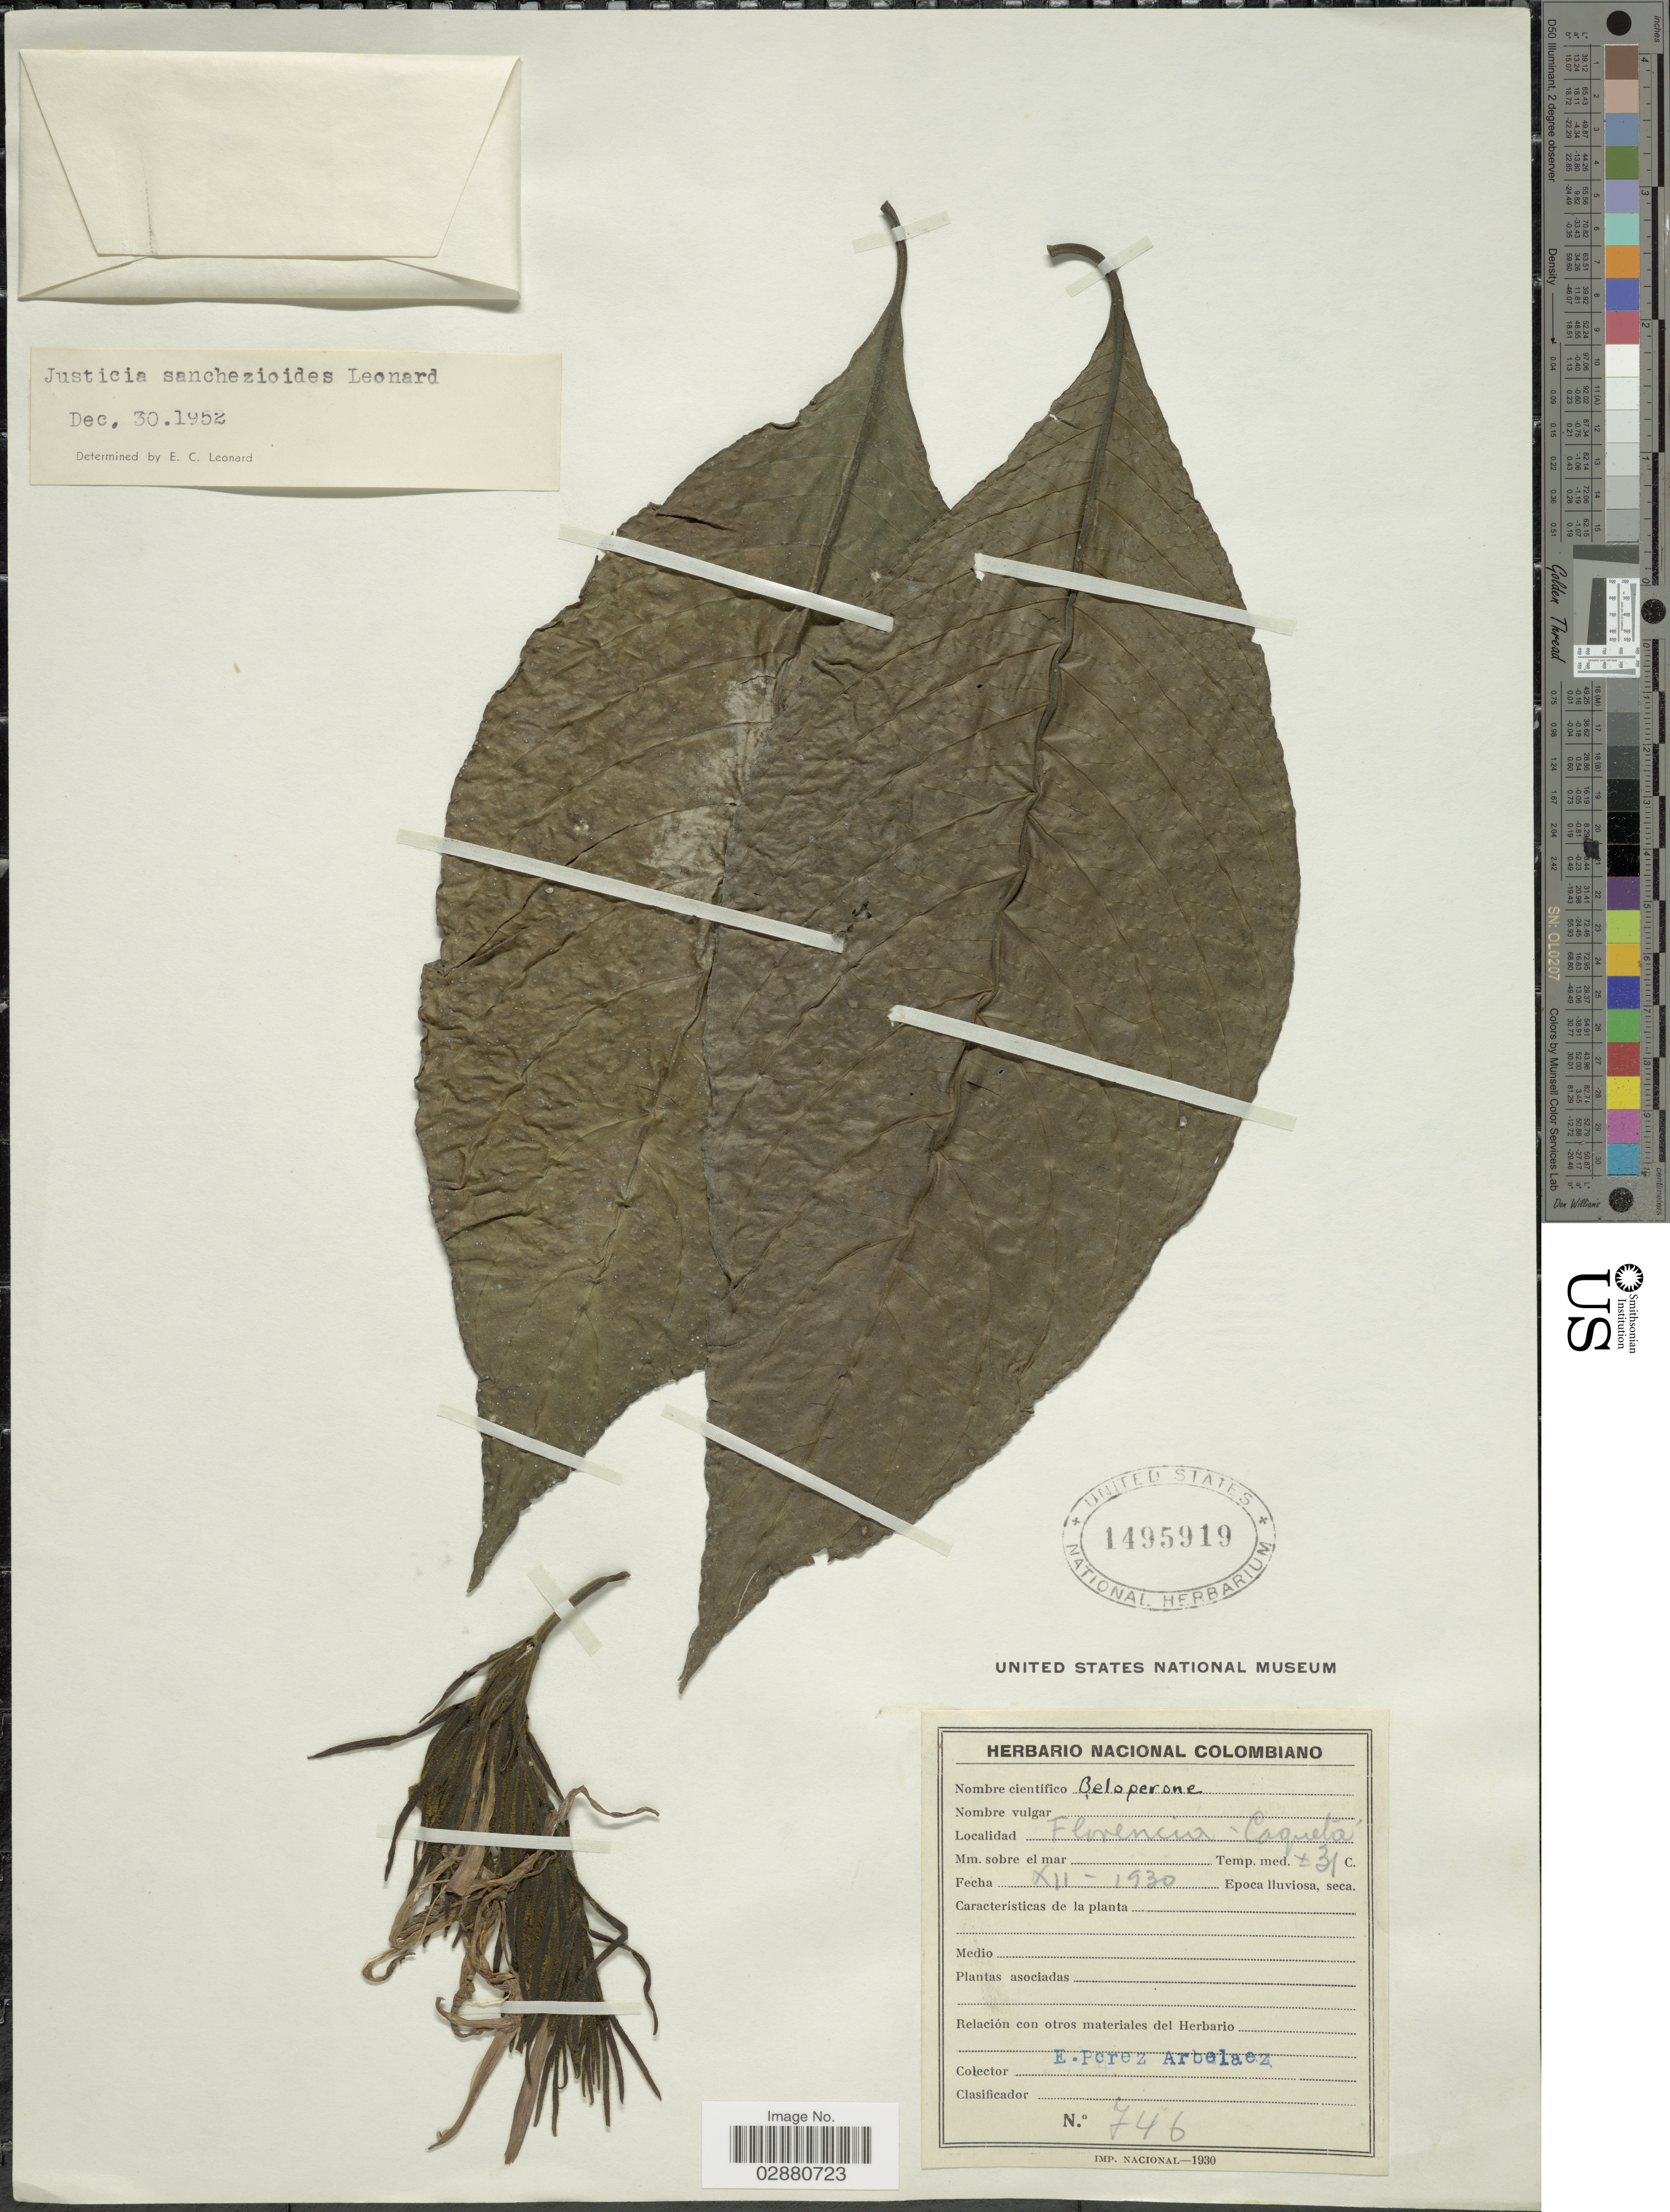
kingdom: Plantae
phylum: Tracheophyta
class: Magnoliopsida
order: Lamiales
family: Acanthaceae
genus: Justicia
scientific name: Justicia sanchezioides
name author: Leonard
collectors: E. Pérez Arbeláez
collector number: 746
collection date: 1930-12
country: Colombia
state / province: Caquetá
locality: Florencia.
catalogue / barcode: US 1495919